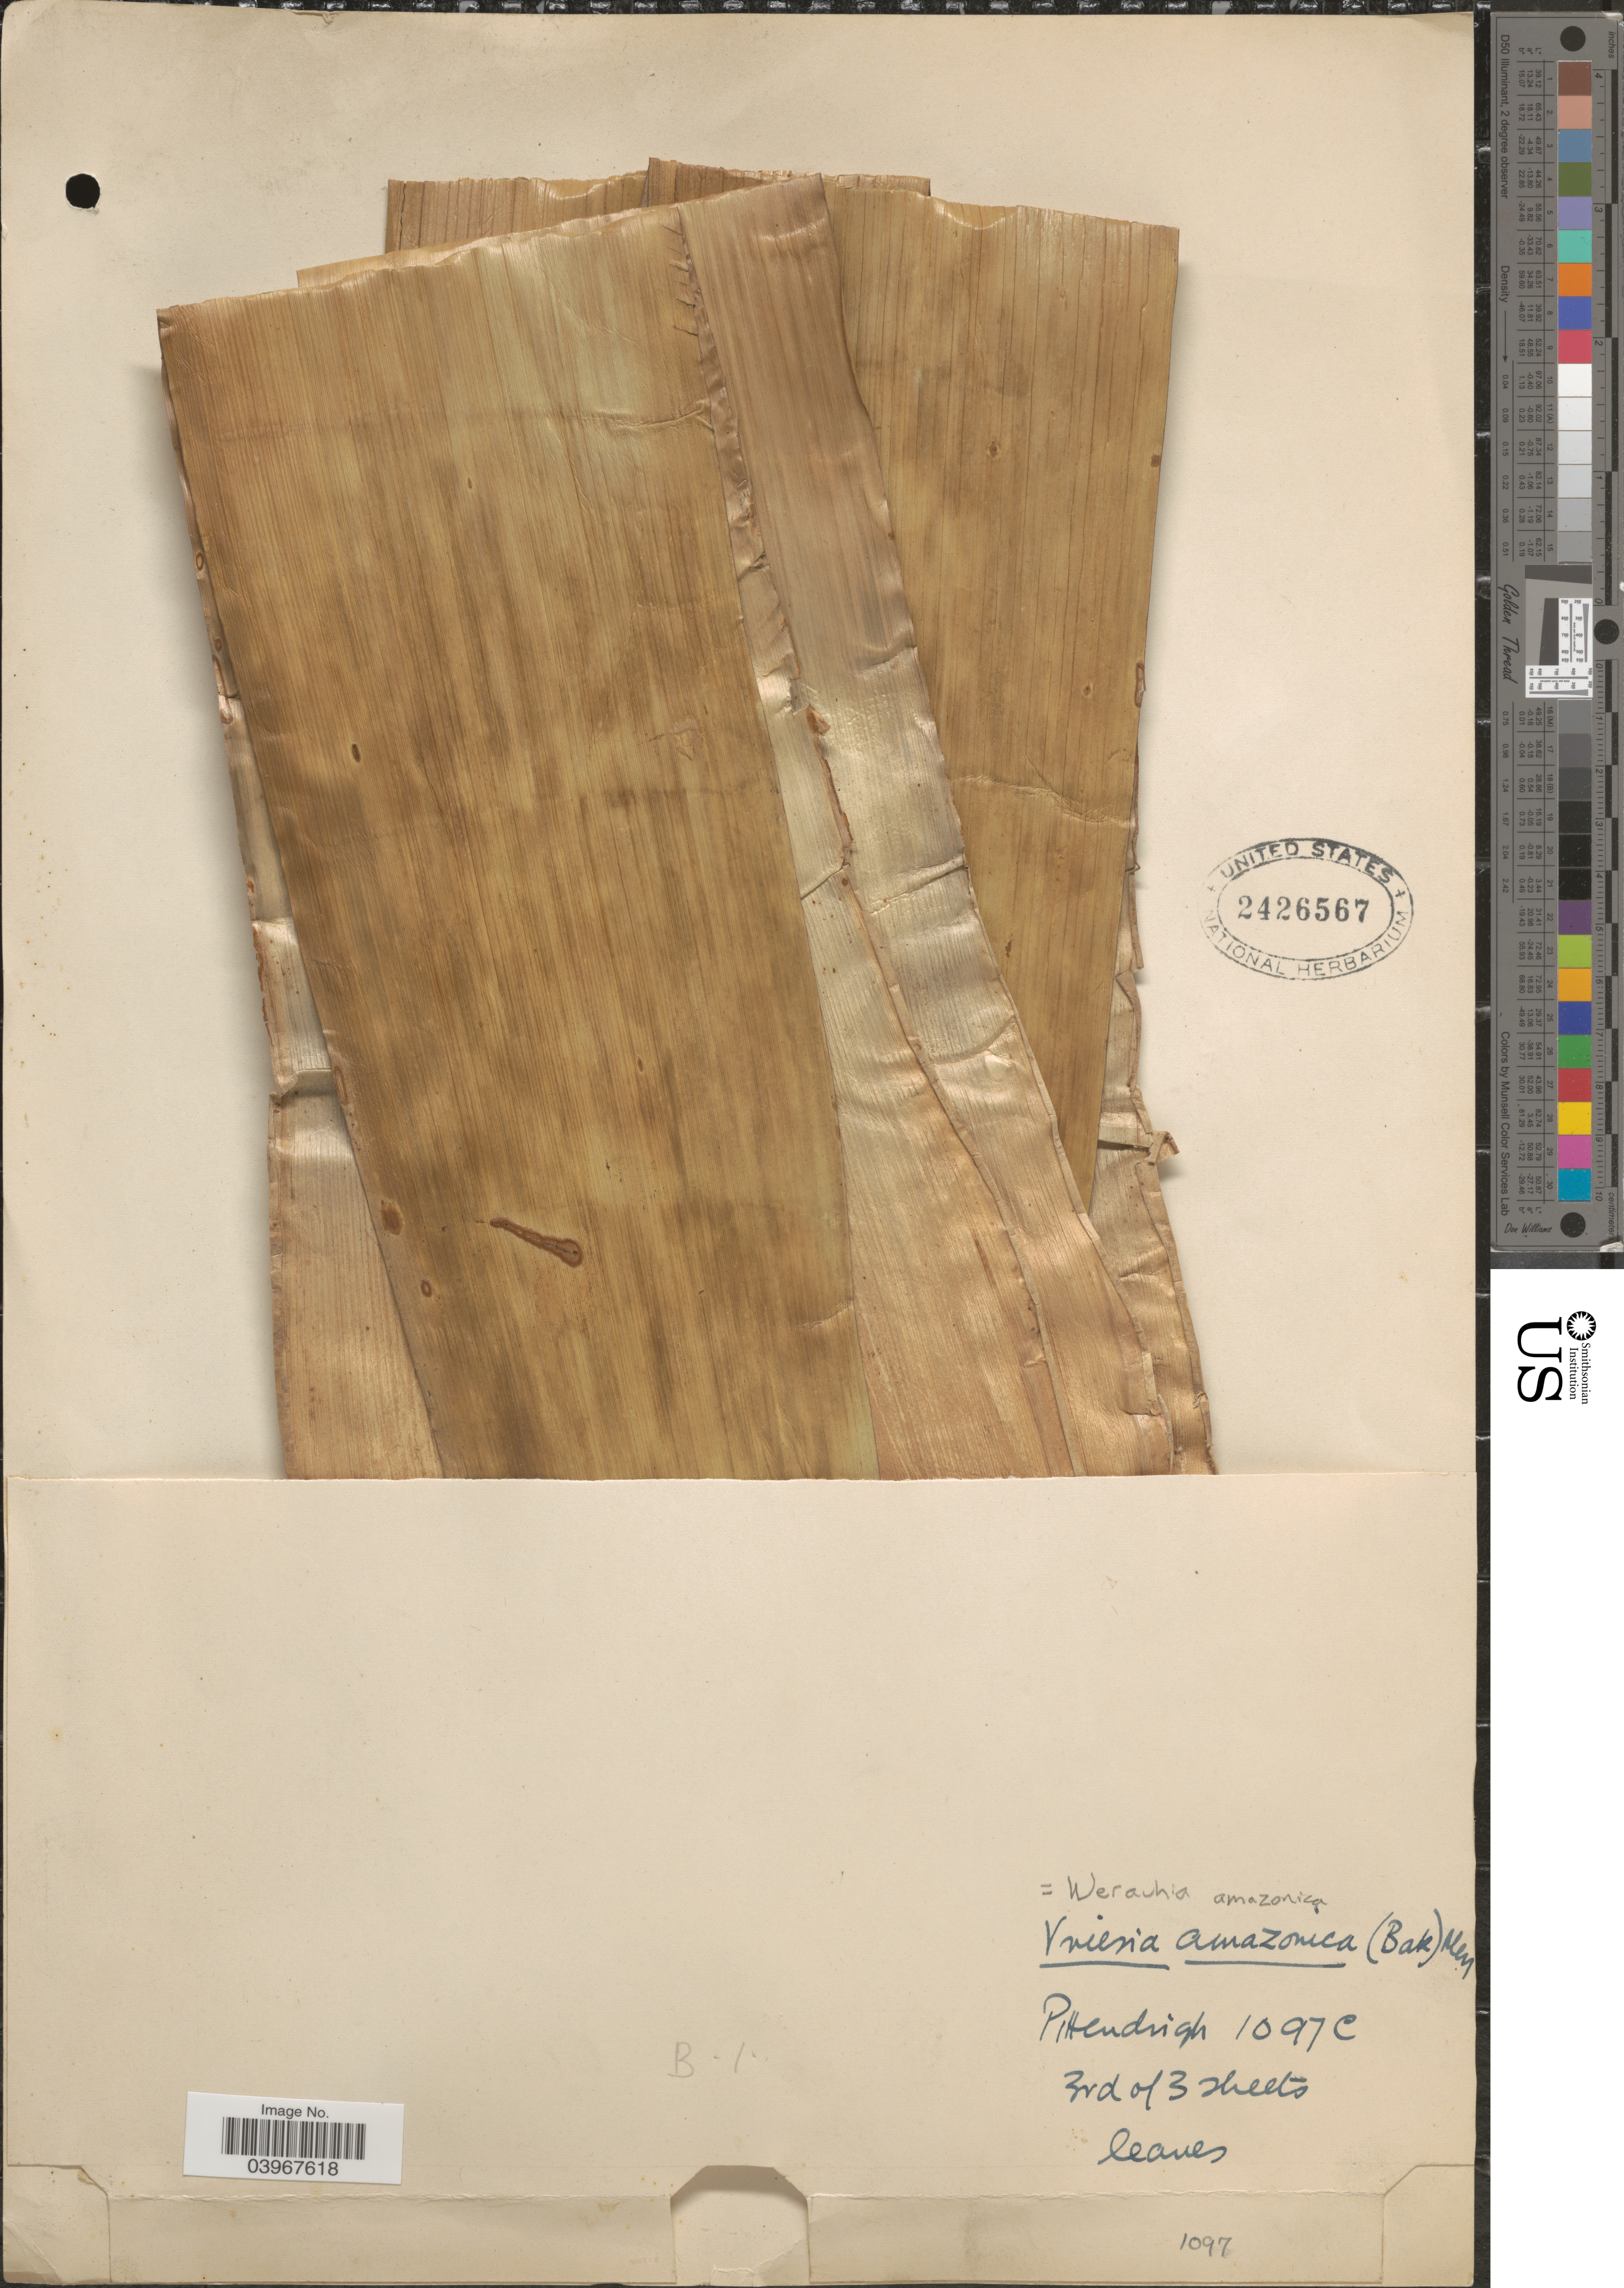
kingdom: Plantae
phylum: Tracheophyta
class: Liliopsida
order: Poales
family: Bromeliaceae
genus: Werauhia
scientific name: Werauhia gigantea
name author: (Mart. ex Schult. & Schult. f.) J.R. Grant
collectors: Pittendrigh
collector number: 1097C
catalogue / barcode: US 2426567